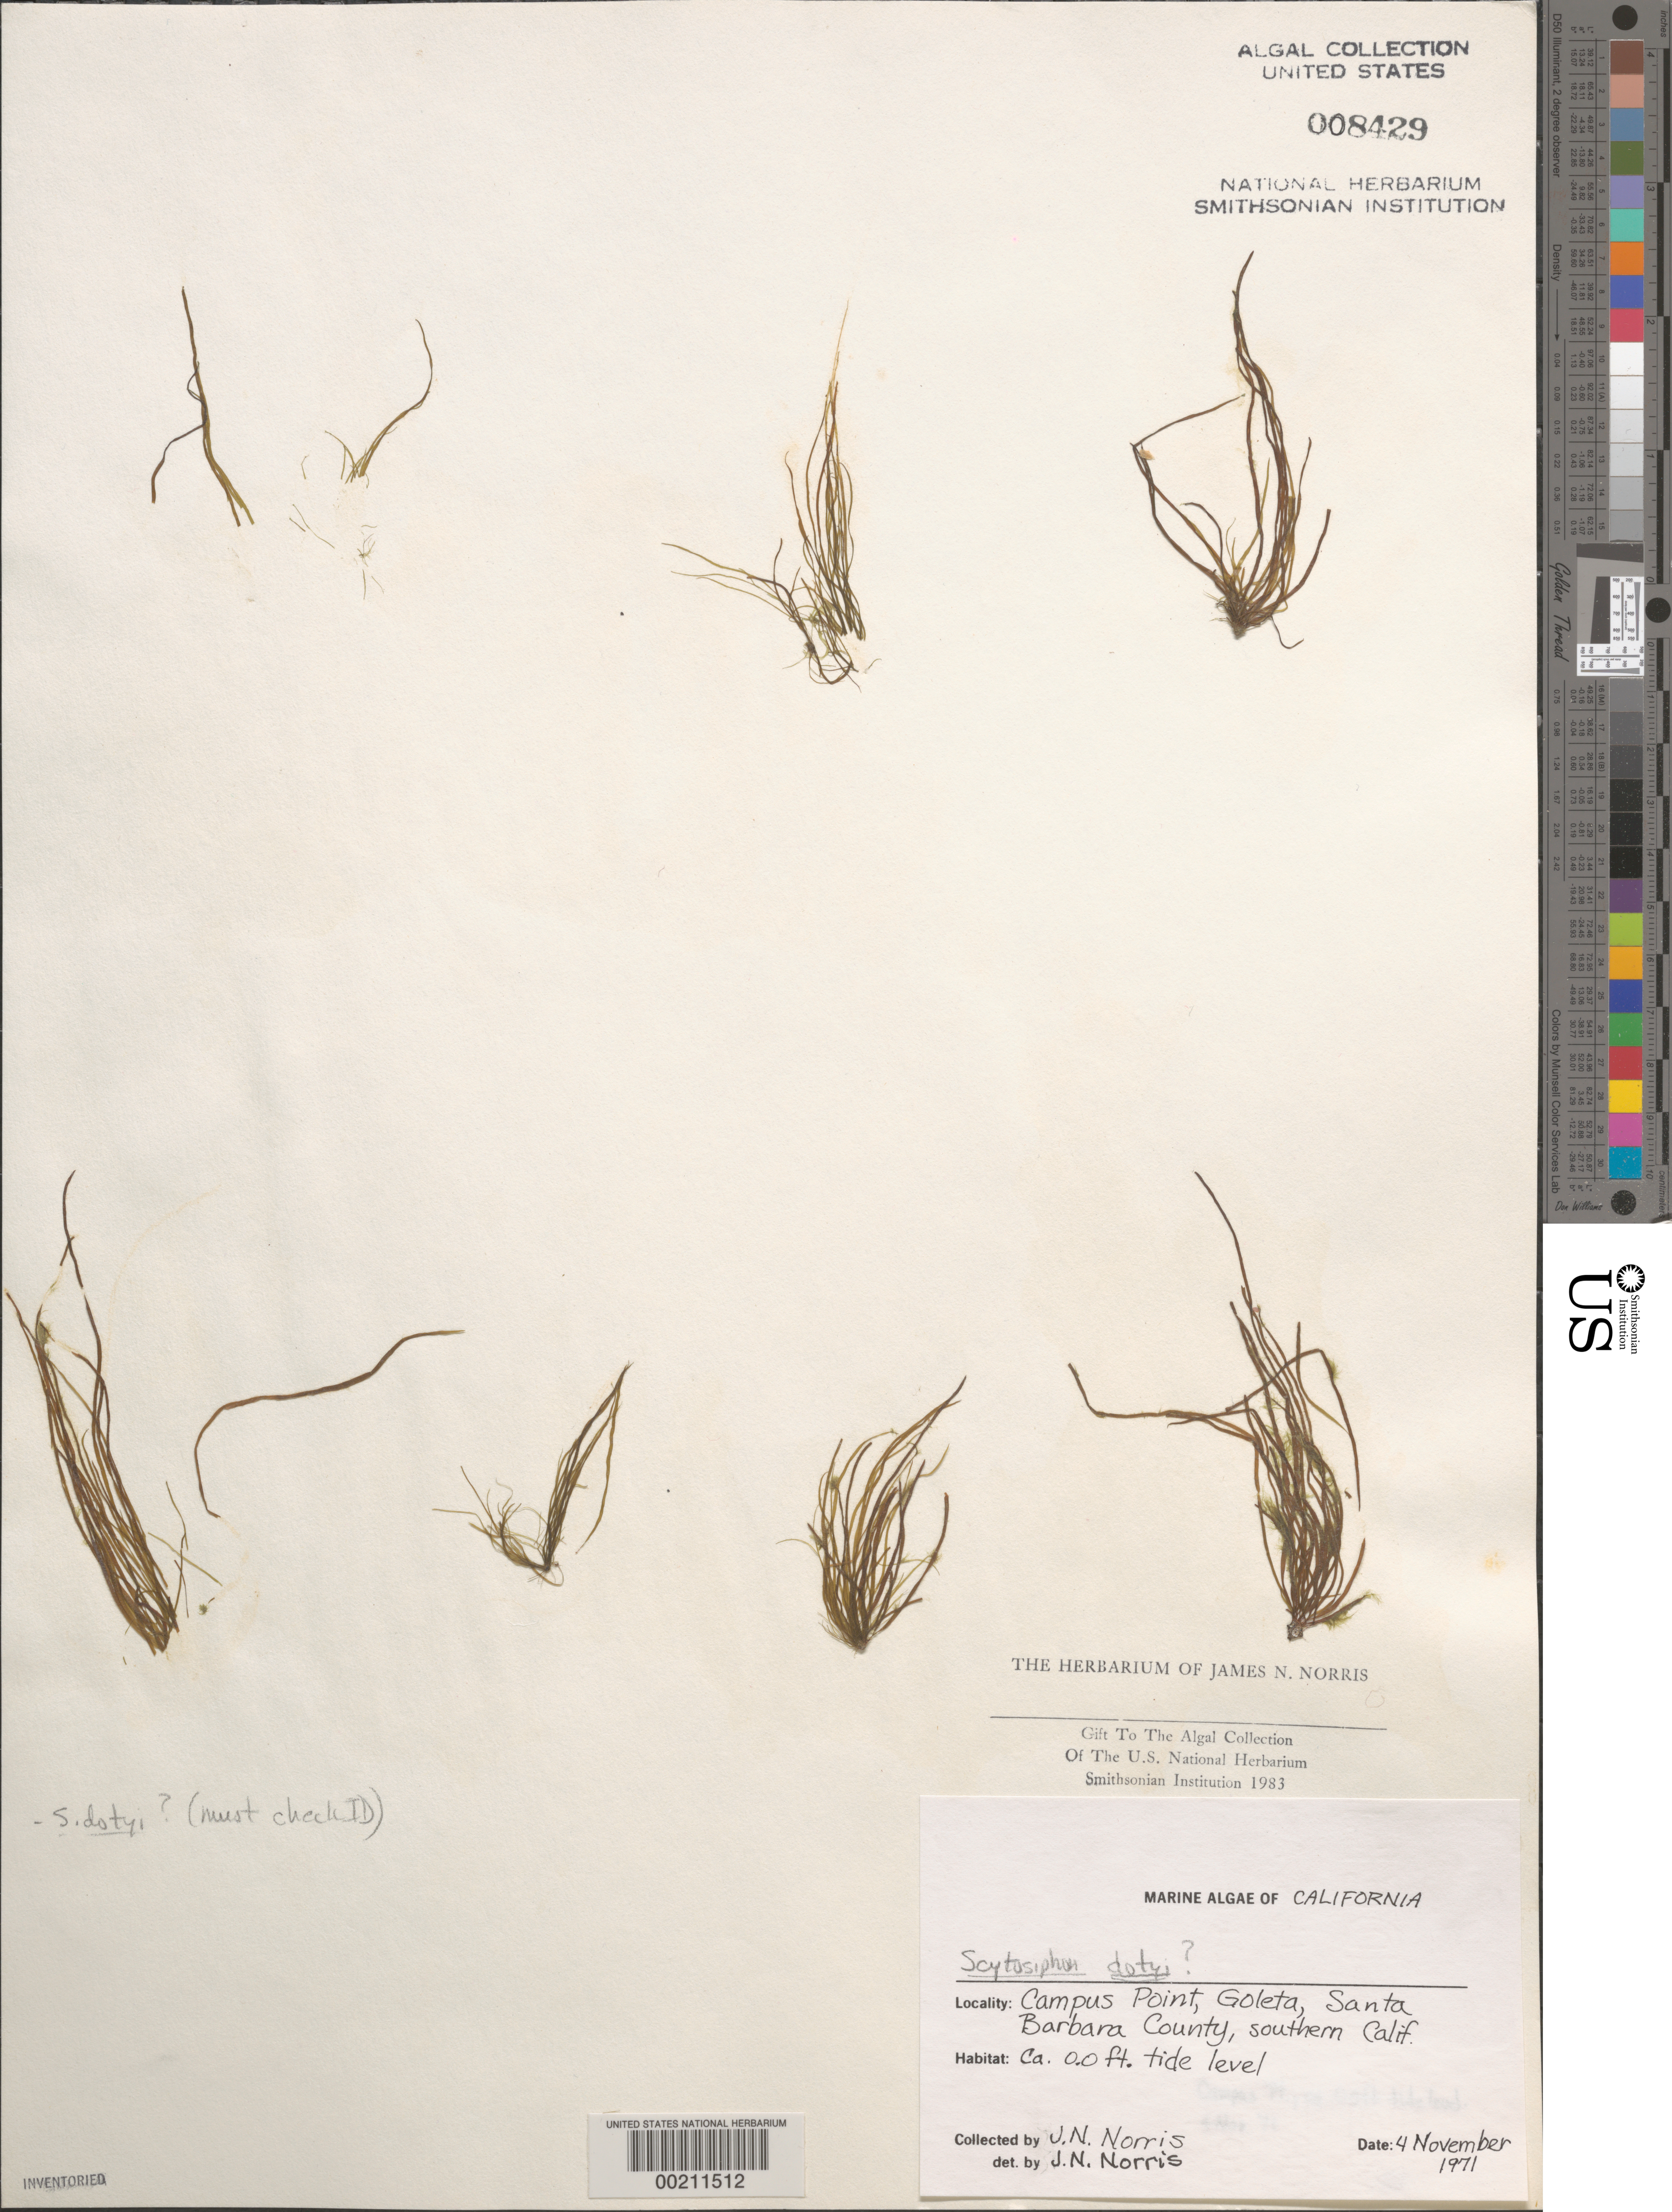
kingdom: Chromista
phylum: Ochrophyta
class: Phaeophyceae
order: Scytosiphonales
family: Scytosiphonaceae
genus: Scytosiphon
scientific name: Scytosiphon dotyi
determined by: Norris, James N.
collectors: J. N. Norris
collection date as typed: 04 Nov 1971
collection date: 1971-11-04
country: United States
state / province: California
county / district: Santa Barbara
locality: Campus Point, Goleta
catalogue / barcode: US 8429